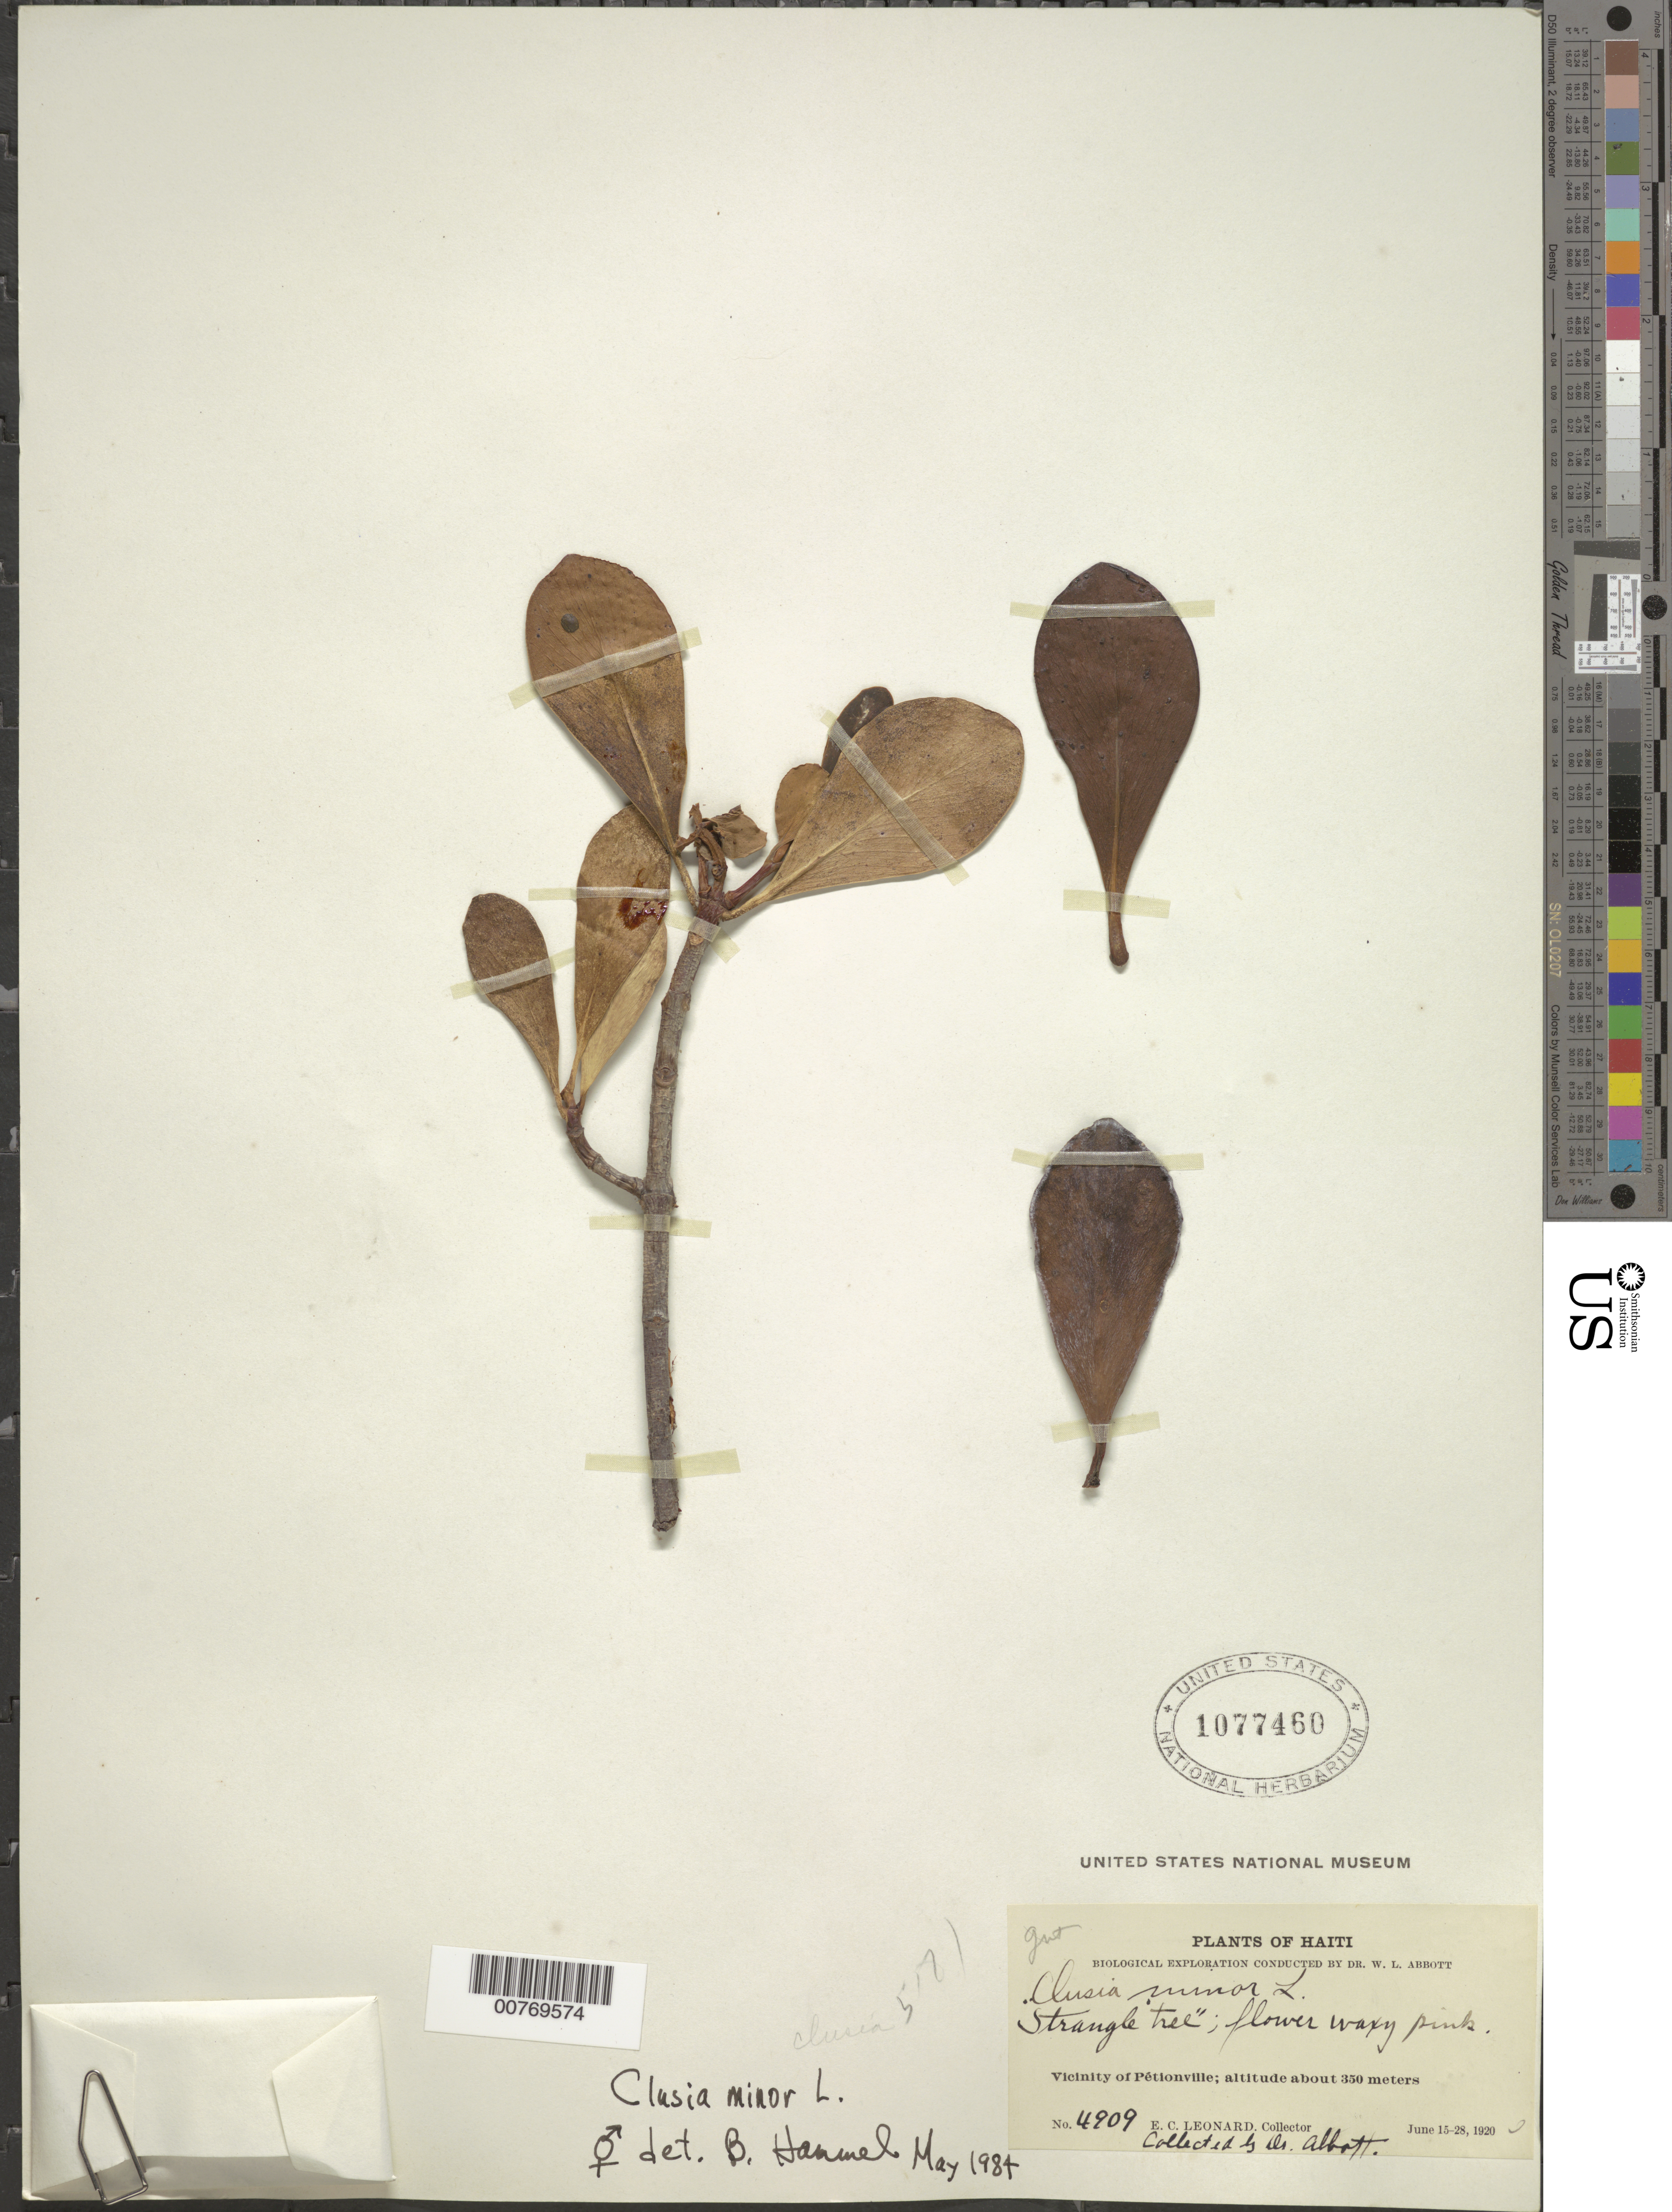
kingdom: Plantae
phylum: Tracheophyta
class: Magnoliopsida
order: Malpighiales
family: Clusiaceae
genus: Clusia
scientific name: Clusia minor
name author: L.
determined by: Hammel, Barry E., (MO), Missouri Botanical Garden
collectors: W. L. Abbott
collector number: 4909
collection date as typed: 15 Jun 1920 to 28 Jun 1920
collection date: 1920-06-15/1920-06-28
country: Haiti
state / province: Ouest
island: Hispaniola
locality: Vicinity of Pétionville.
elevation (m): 350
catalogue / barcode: US 1077460